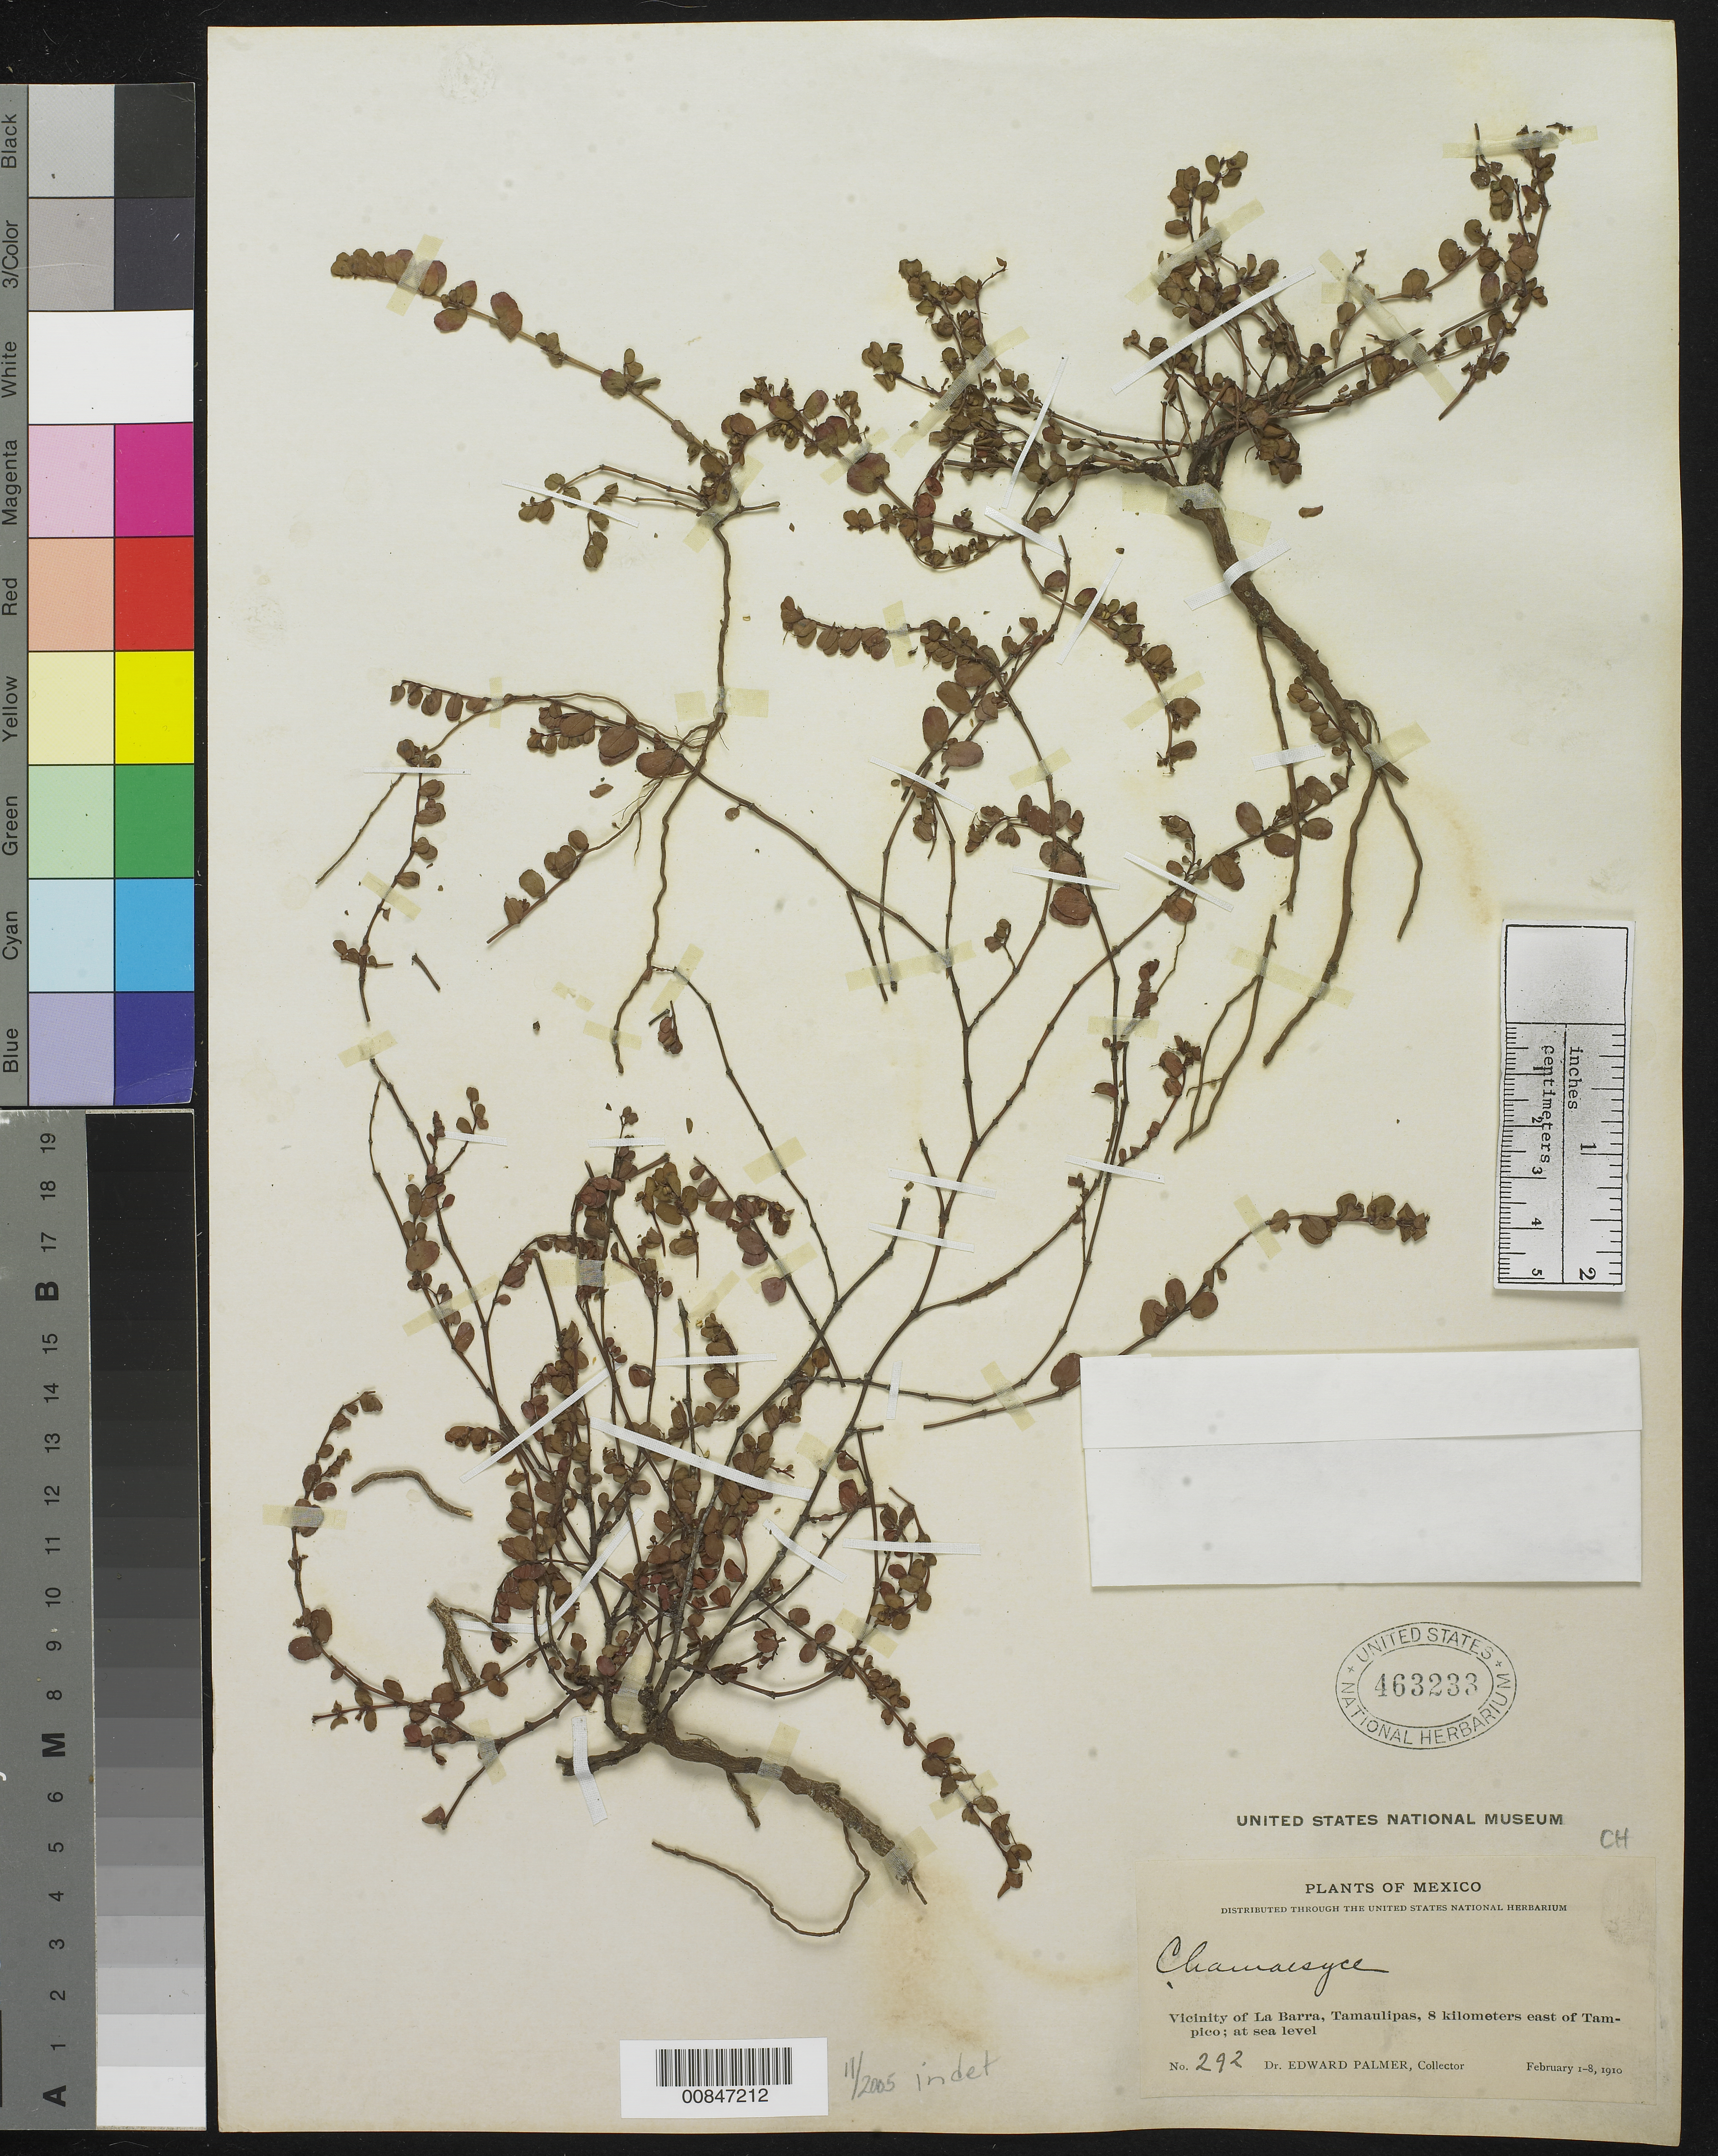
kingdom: Plantae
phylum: Tracheophyta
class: Magnoliopsida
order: Malpighiales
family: Euphorbiaceae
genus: Euphorbia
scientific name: Euphorbia sp.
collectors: E. Palmer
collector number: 292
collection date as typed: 01 Feb 1910 to 08 Feb 1910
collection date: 1910-02-01/1910-02-08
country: Mexico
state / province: Tamaulipas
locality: Vicinity of La Barra, 8 Kilometers east of Tampico.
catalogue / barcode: US 463233